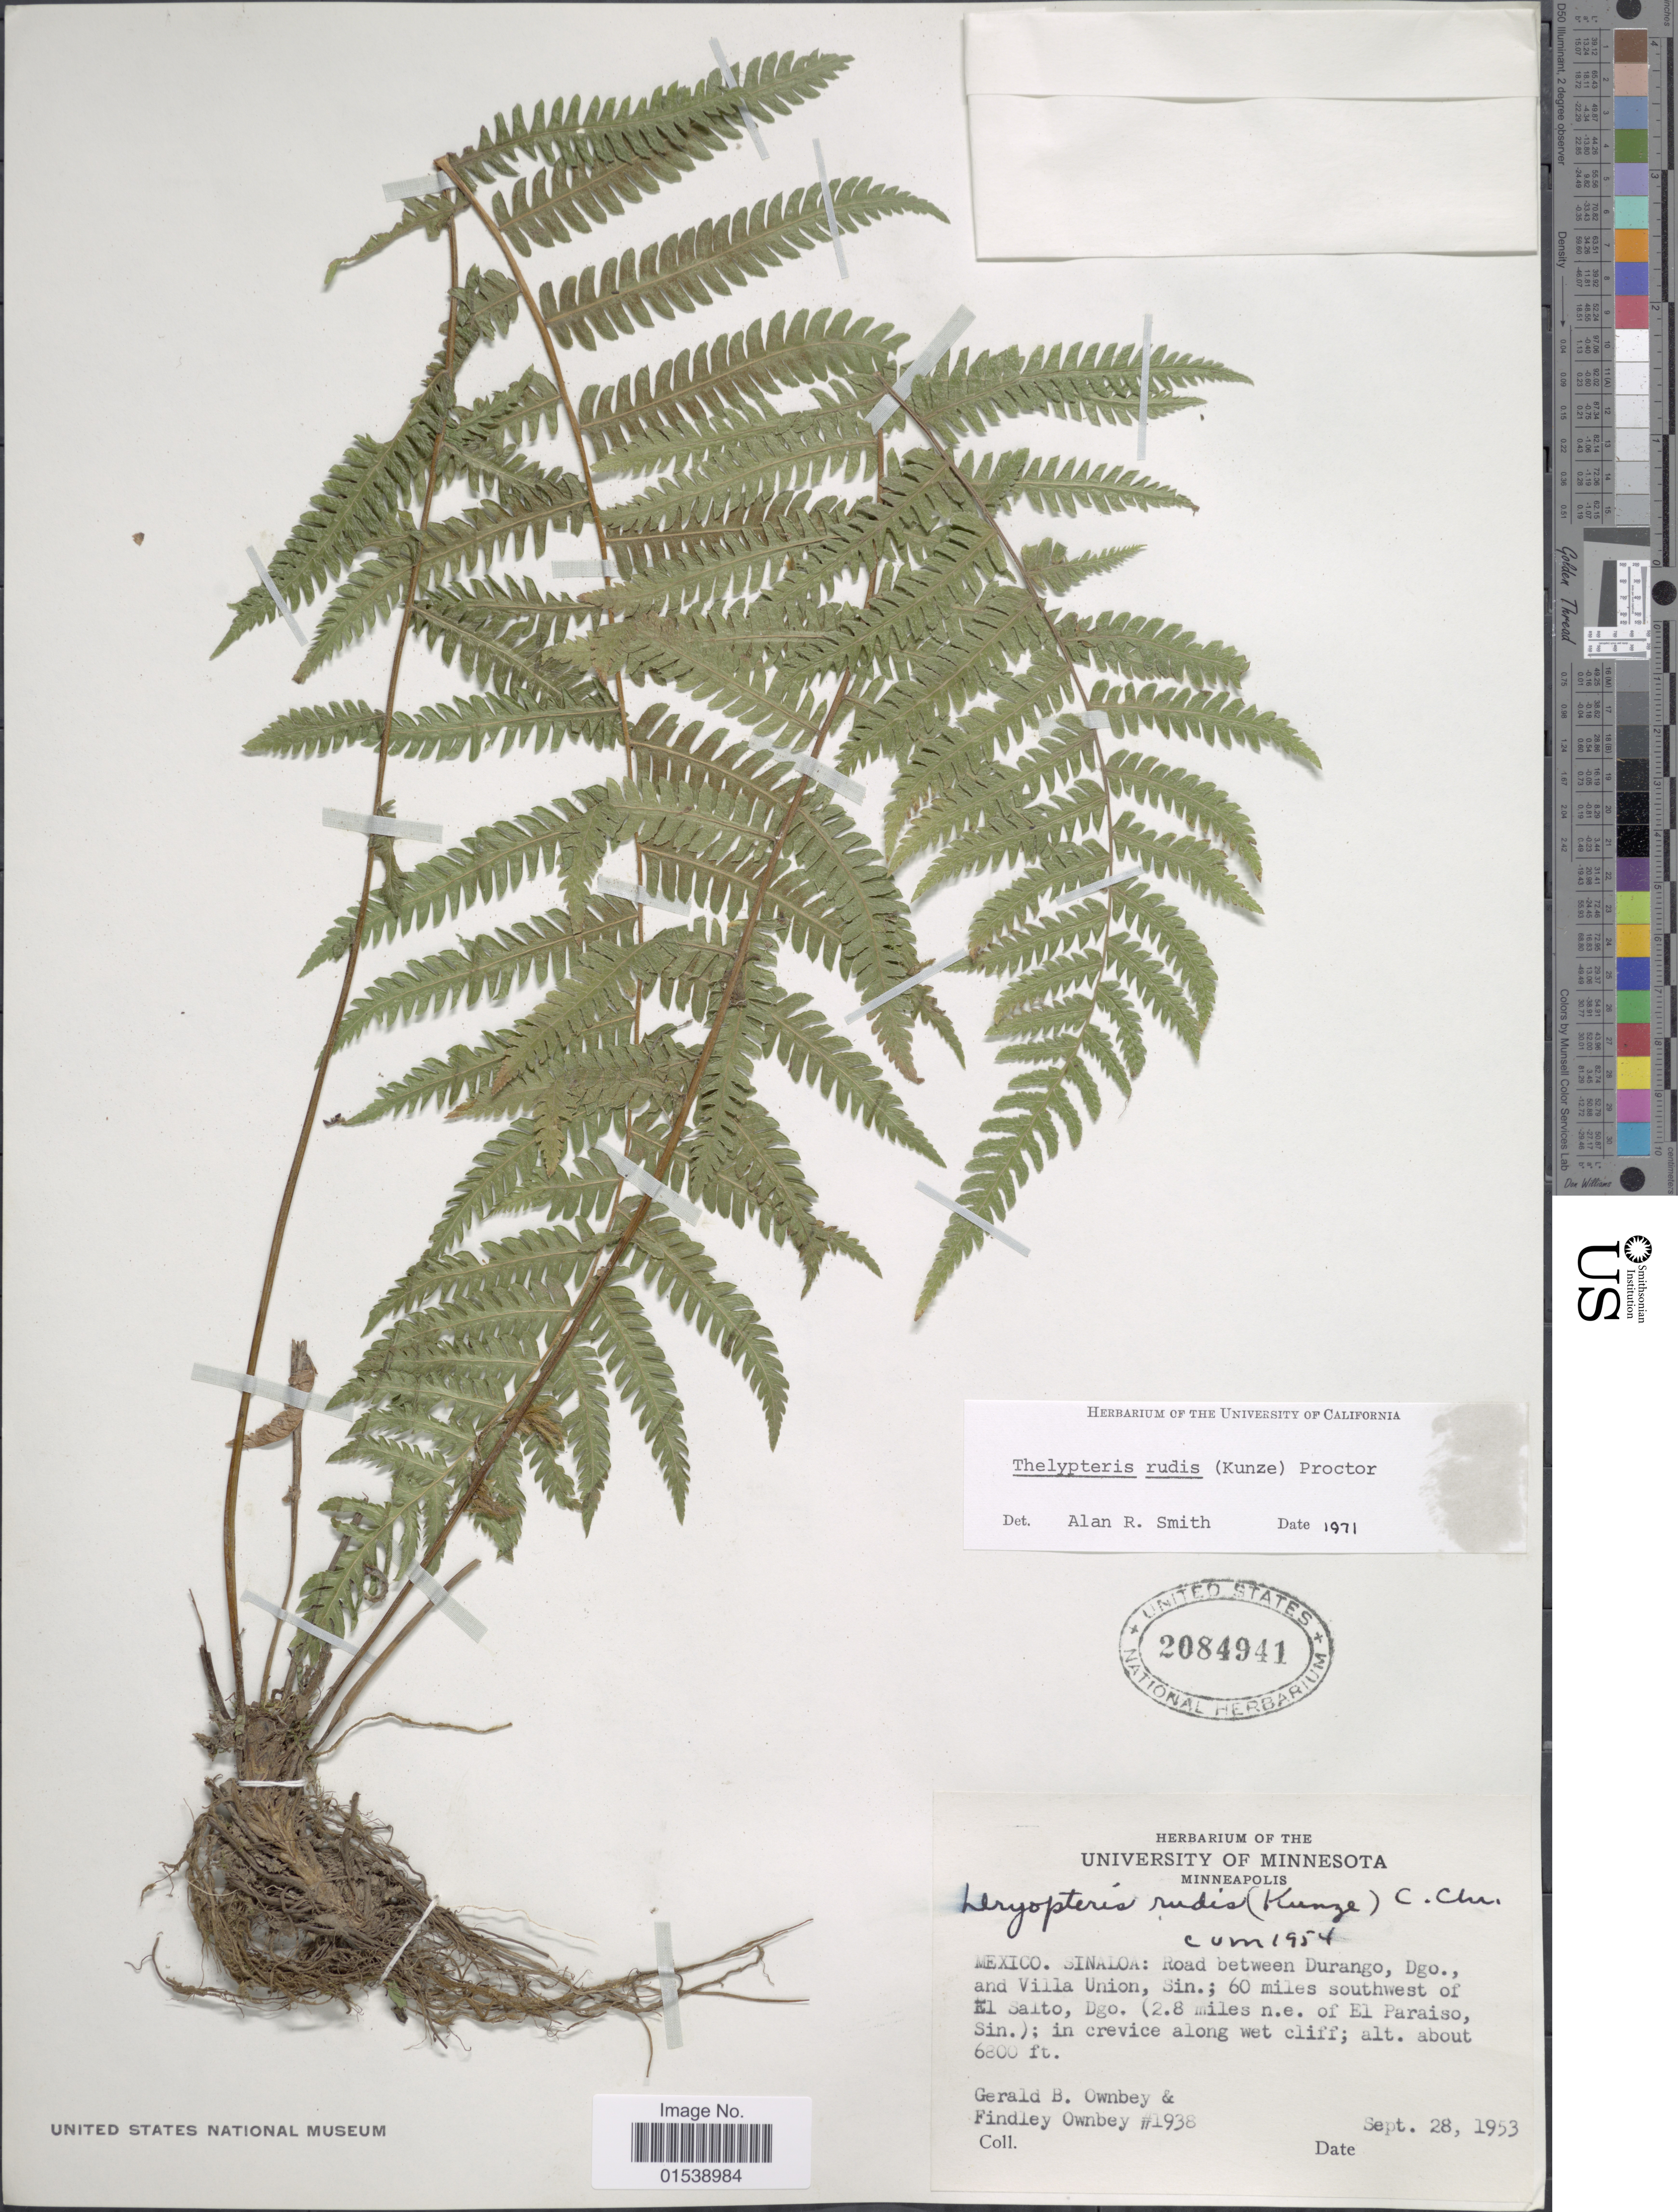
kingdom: Plantae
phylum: Tracheophyta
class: Polypodiopsida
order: Polypodiales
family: Thelypteridaceae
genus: Amauropelta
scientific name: Amauropelta rudis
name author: (Kunze) Pic. Serm.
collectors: G. B. Ownbey & F. Ownbey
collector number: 1938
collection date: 1953-09-28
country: Mexico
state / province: Sinaloa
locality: Mexico, Sinaloa: road between Durango, Dgo., and Villa union, Sin.; 60 miles southwest of El Salto, Dgo. (2.8 miles n.e. of El Paraiso, Sin.)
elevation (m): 2073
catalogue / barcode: US 2084941